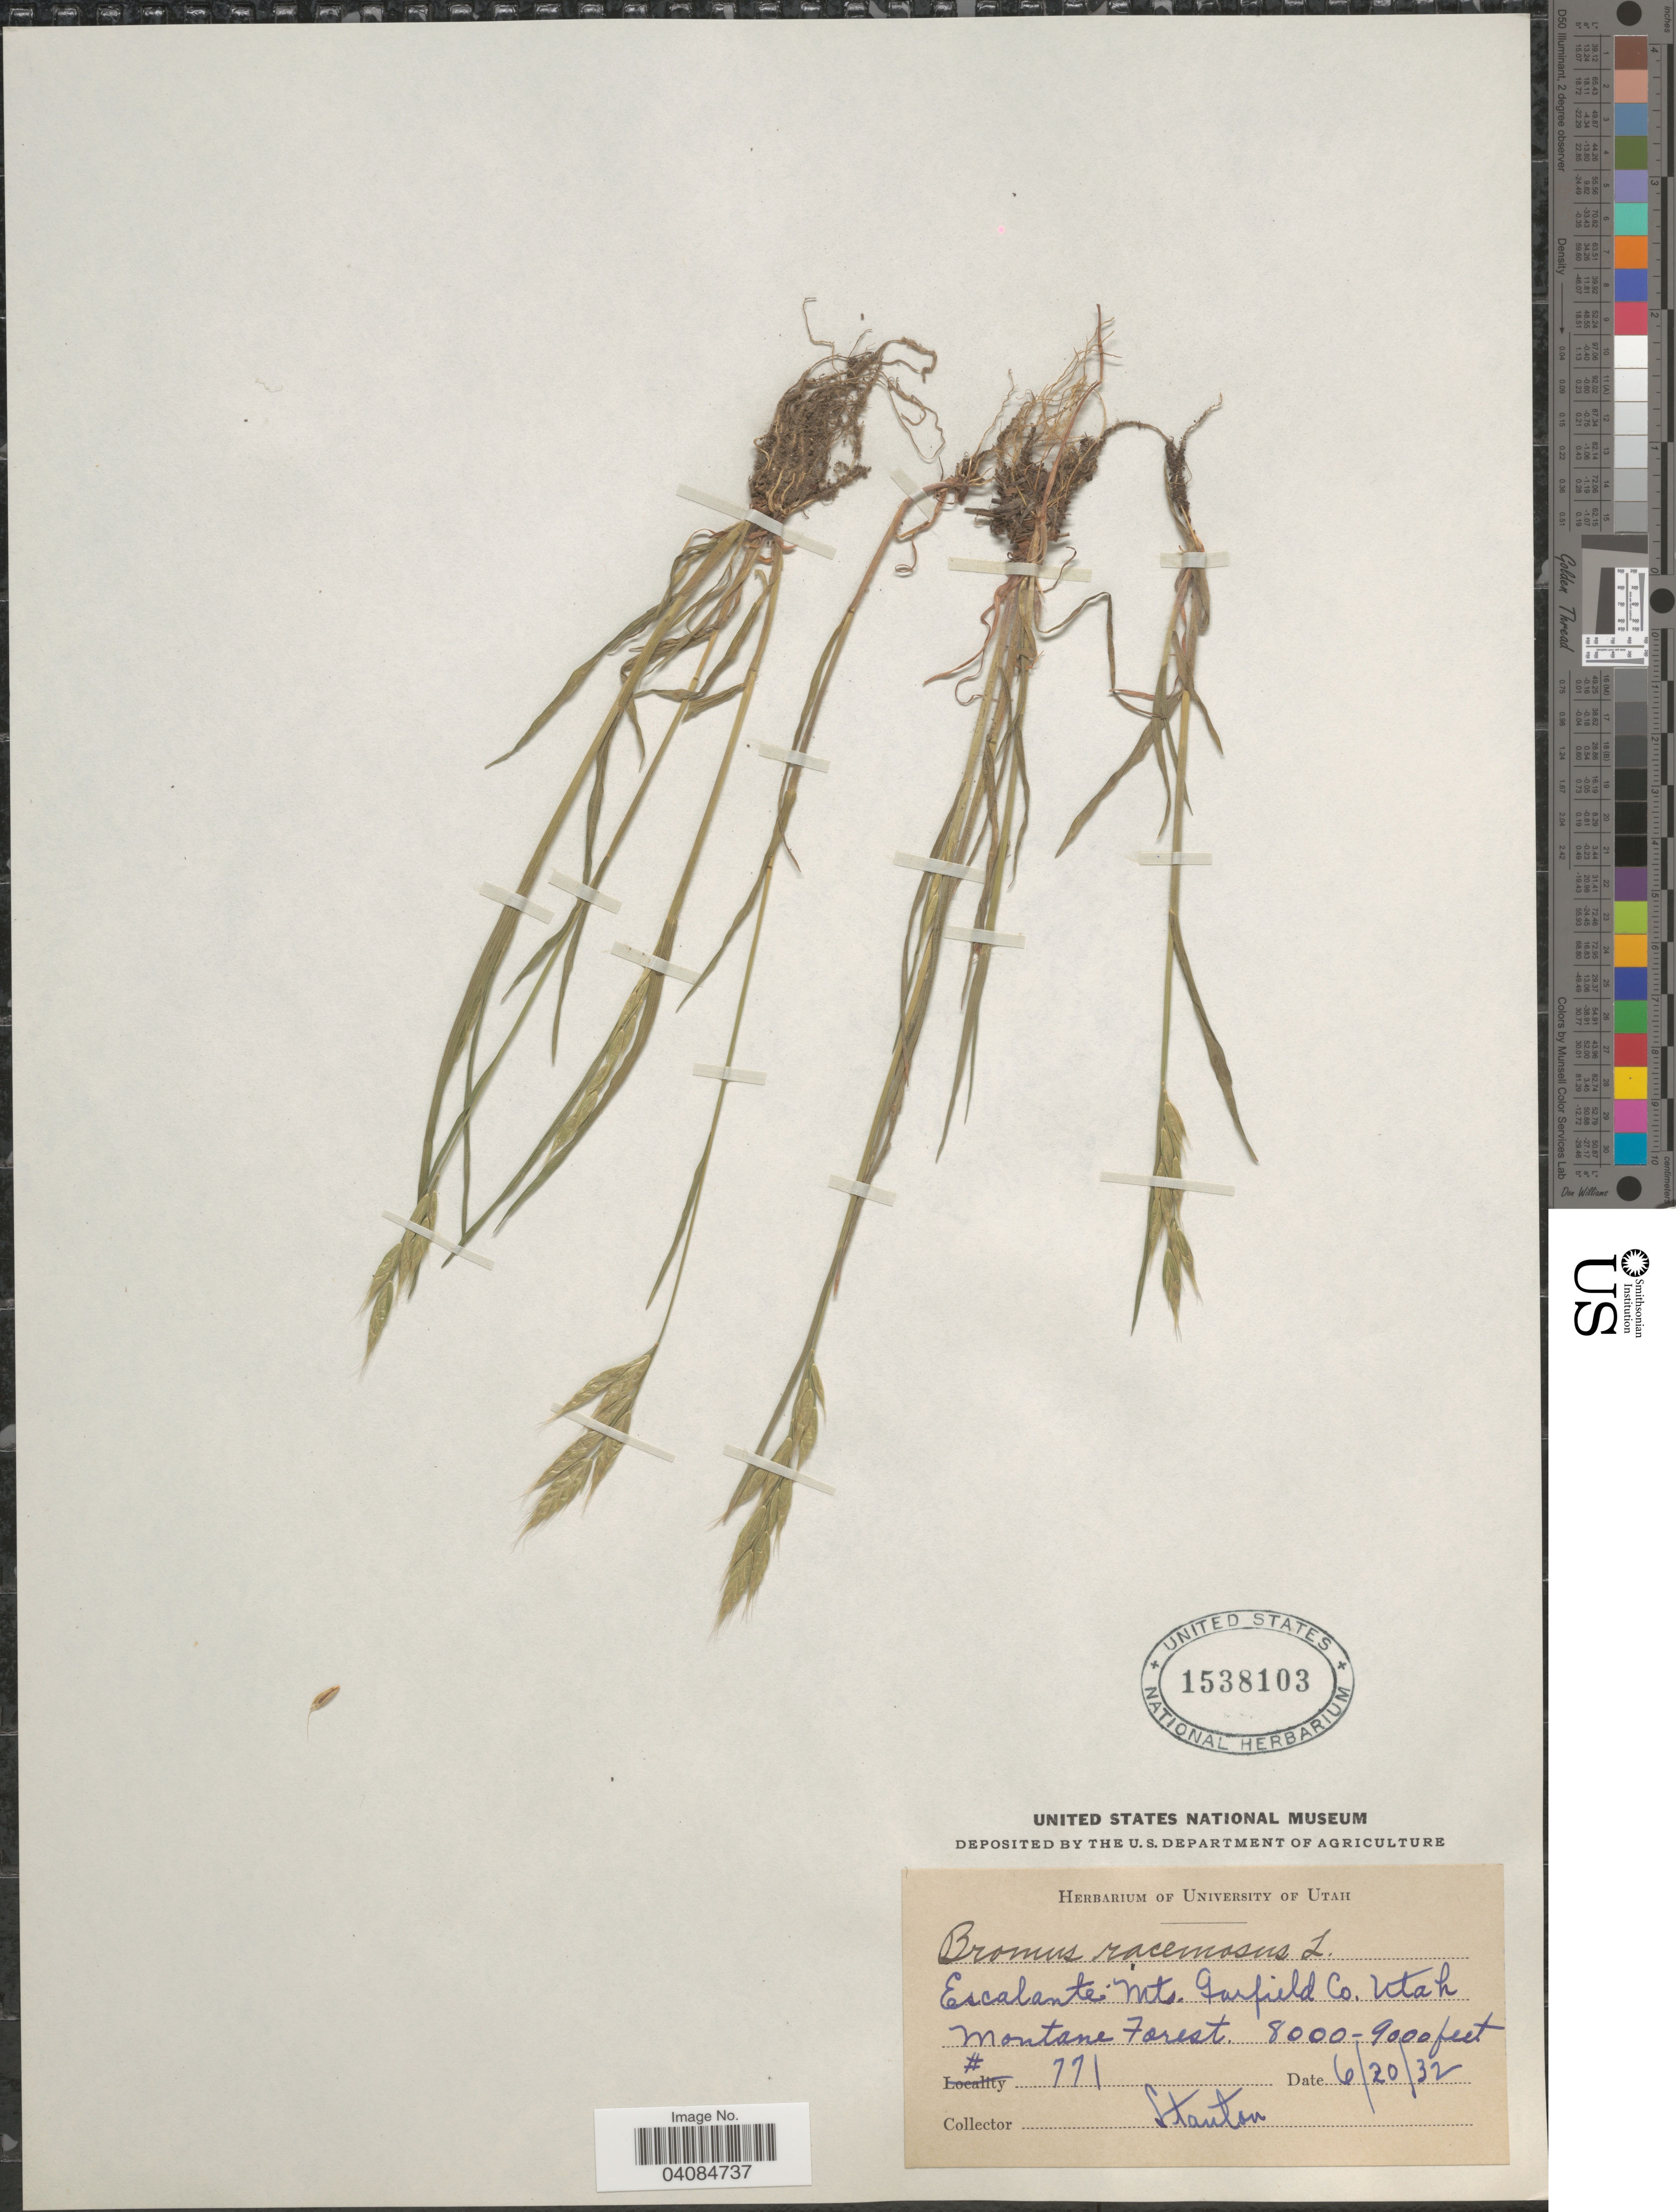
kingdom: Plantae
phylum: Tracheophyta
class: Liliopsida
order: Poales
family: Poaceae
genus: Bromus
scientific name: Bromus racemosus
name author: L.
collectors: E. M. Stanton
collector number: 771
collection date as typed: Transcribed d/m/y: 20/6/32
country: United States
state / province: Utah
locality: Escalante Mts. Garfield Co. Montane Forest.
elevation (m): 2438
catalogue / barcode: US 1538103